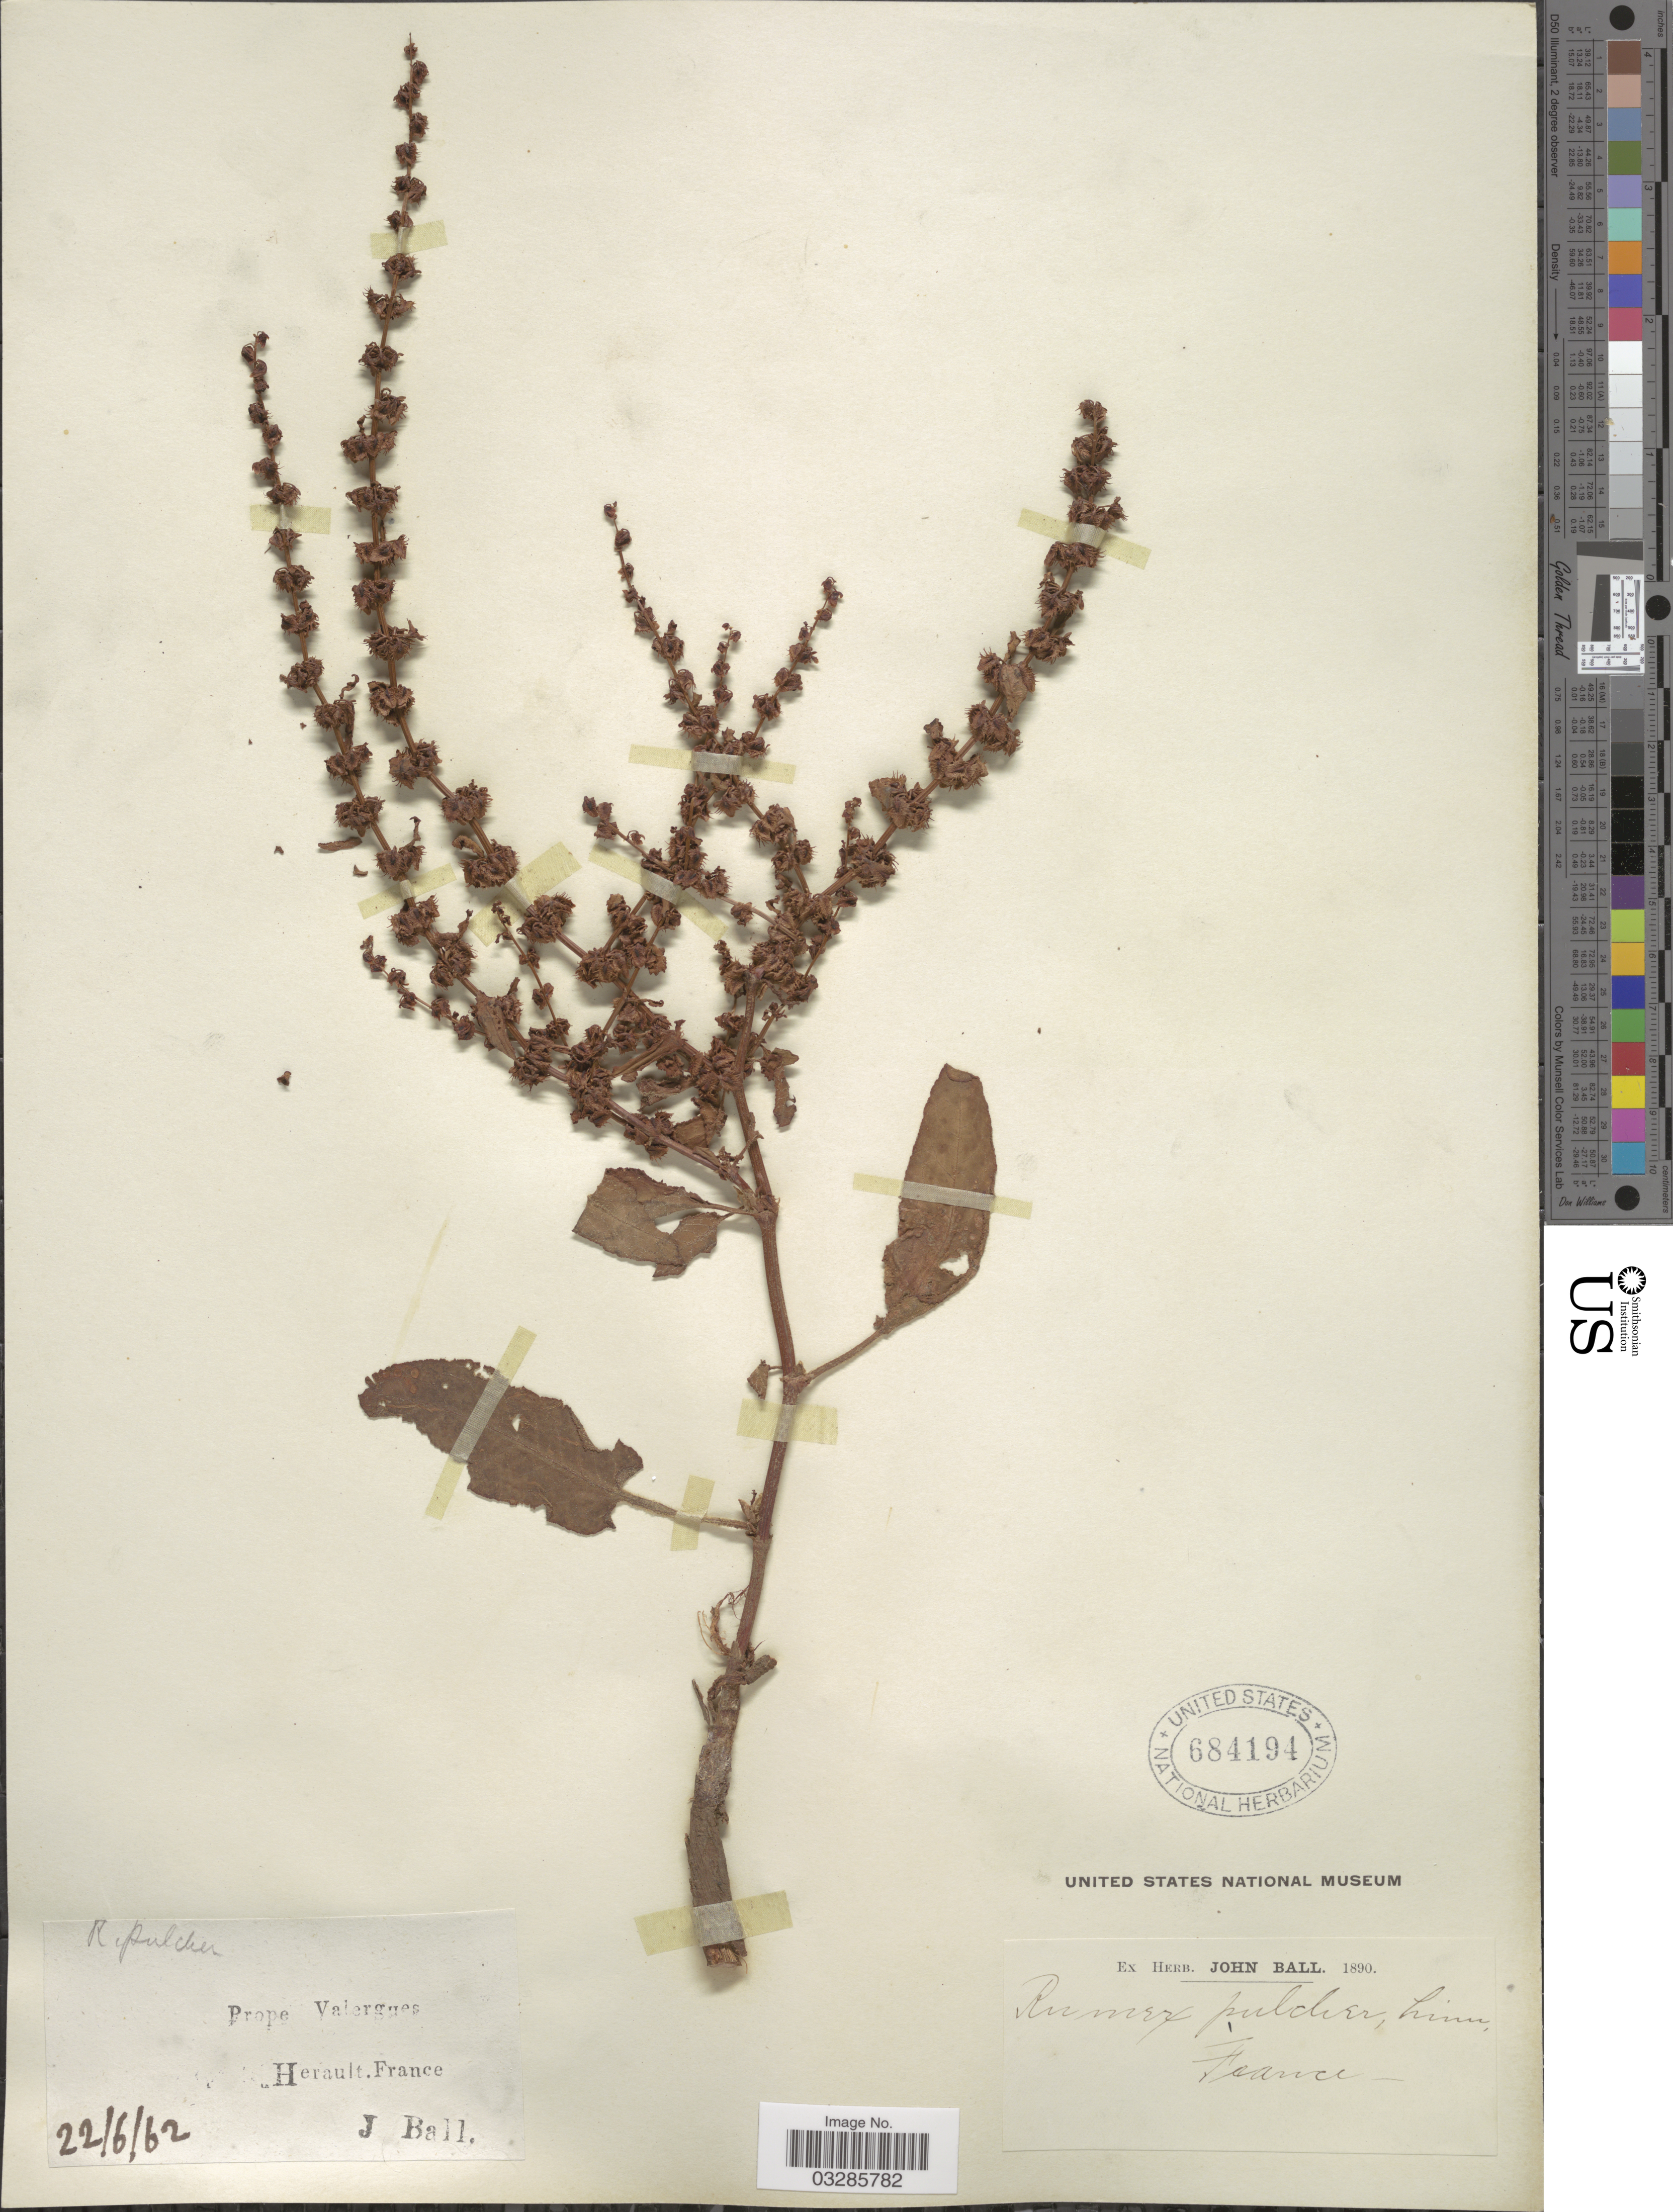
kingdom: Plantae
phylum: Tracheophyta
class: Magnoliopsida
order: Caryophyllales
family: Polygonaceae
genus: Rumex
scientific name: Rumex pulcher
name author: L.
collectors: J. Ball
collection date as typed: Transcribed d/m/y: 22/6/62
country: France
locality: Prope Valergues, Herault.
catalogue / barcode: US 684194